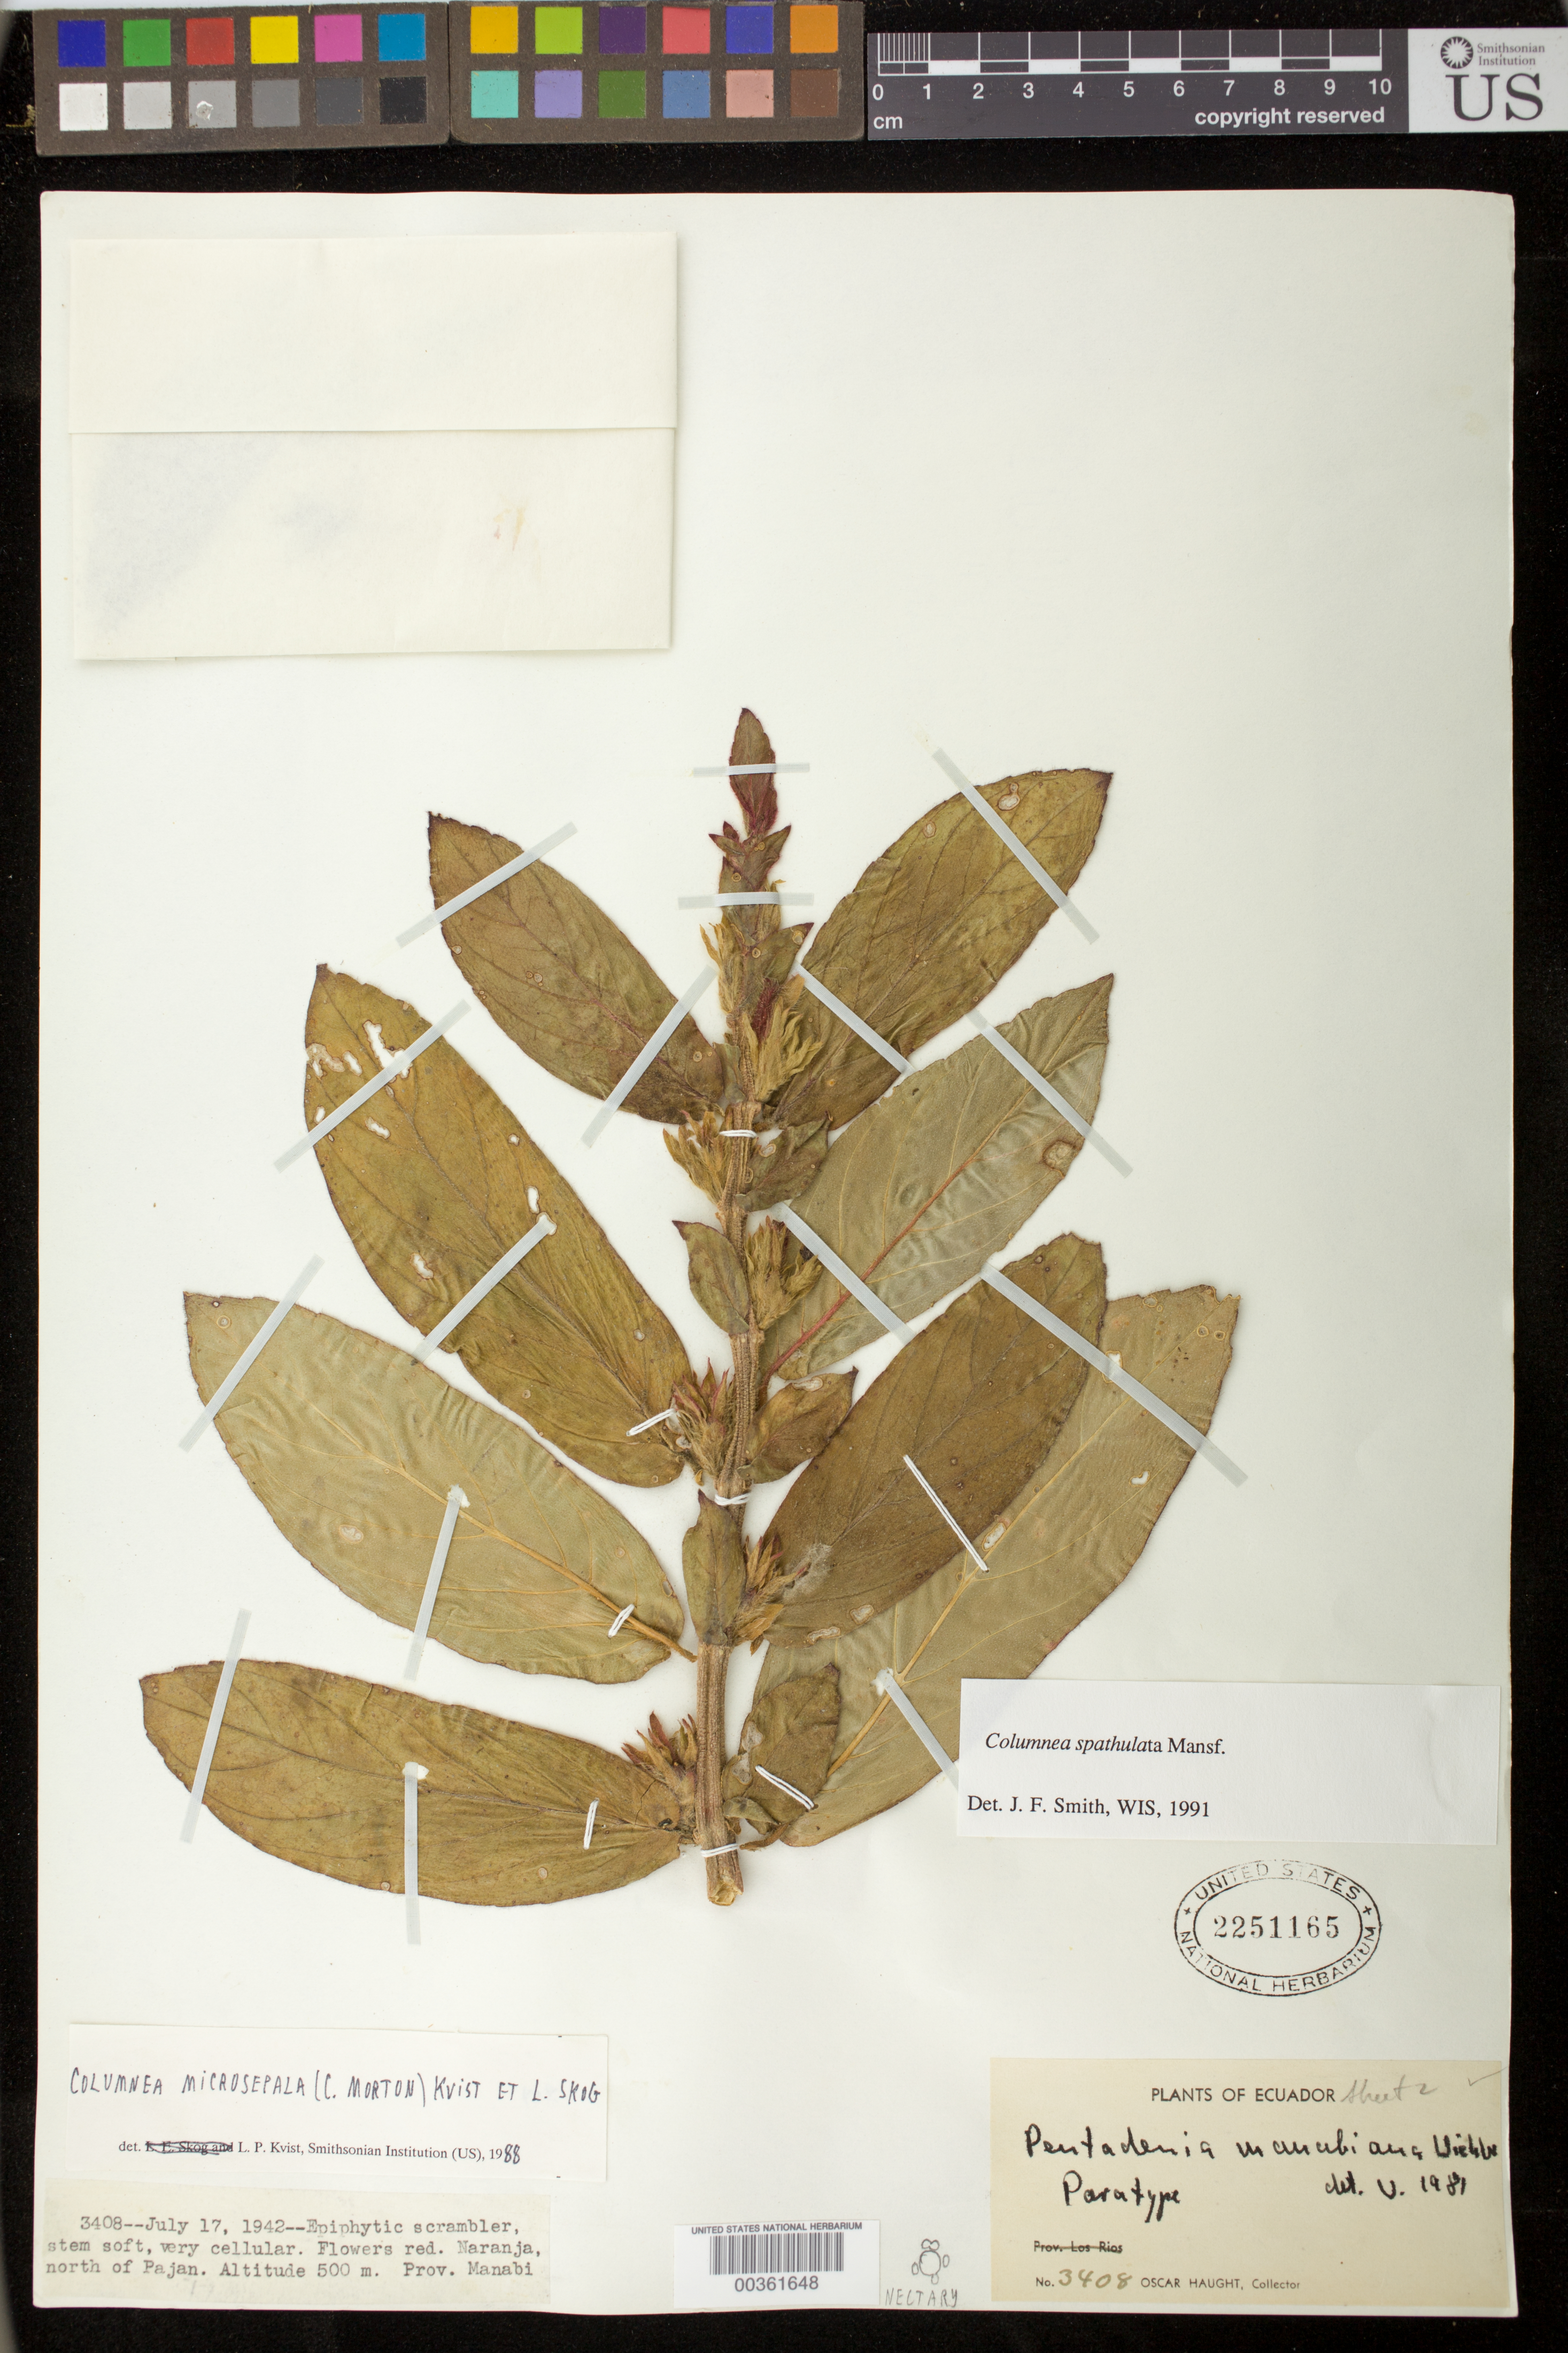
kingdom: Plantae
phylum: Tracheophyta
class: Magnoliopsida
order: Lamiales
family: Gesneriaceae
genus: Columnea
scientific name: Columnea spathulata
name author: Mansf.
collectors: O. L. Haught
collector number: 3408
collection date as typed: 17 Jul 1942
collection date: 1942-07-17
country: Ecuador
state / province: Manabí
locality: Naranja, N of Pajan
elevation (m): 500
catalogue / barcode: US 2251165